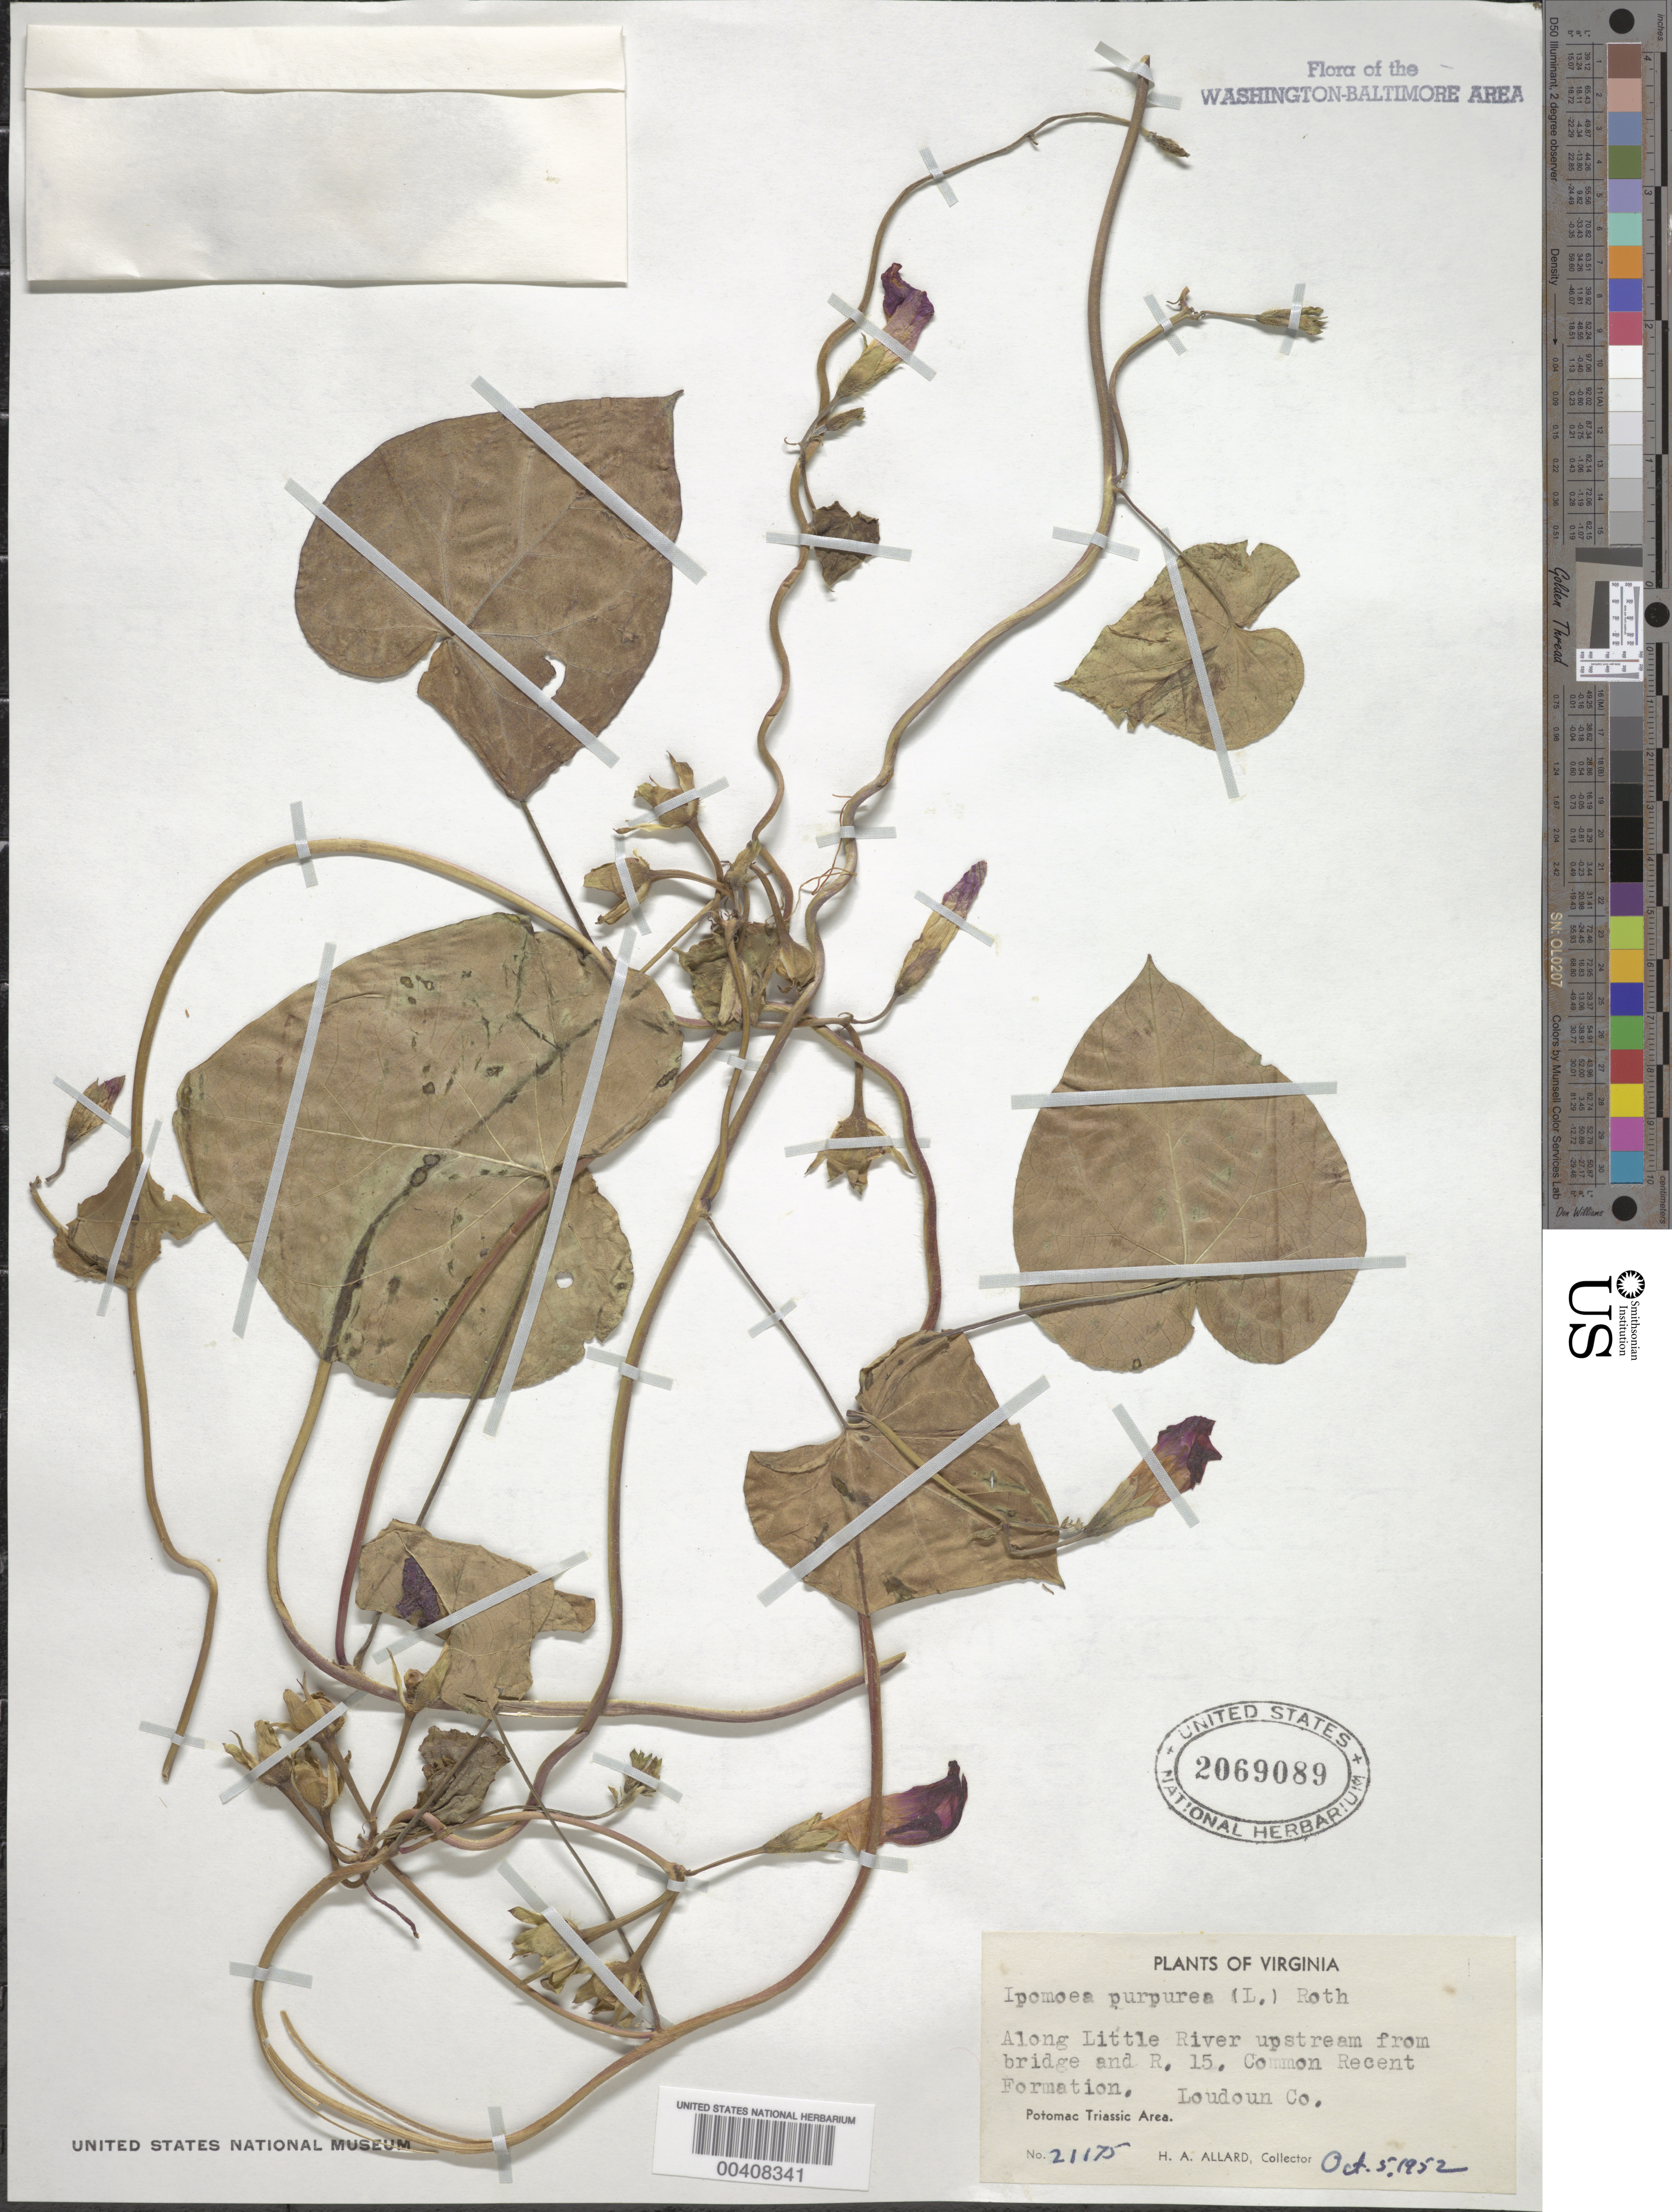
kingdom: Plantae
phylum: Tracheophyta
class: Magnoliopsida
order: Solanales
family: Convolvulaceae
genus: Ipomoea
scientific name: Ipomoea purpurea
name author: (L.) Roth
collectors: H. A. Allard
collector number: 21175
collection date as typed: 05 Oct 1952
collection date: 1952-10-05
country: United States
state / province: Virginia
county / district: Loudoun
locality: Ea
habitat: Along river, recent formation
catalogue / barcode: US 2069089